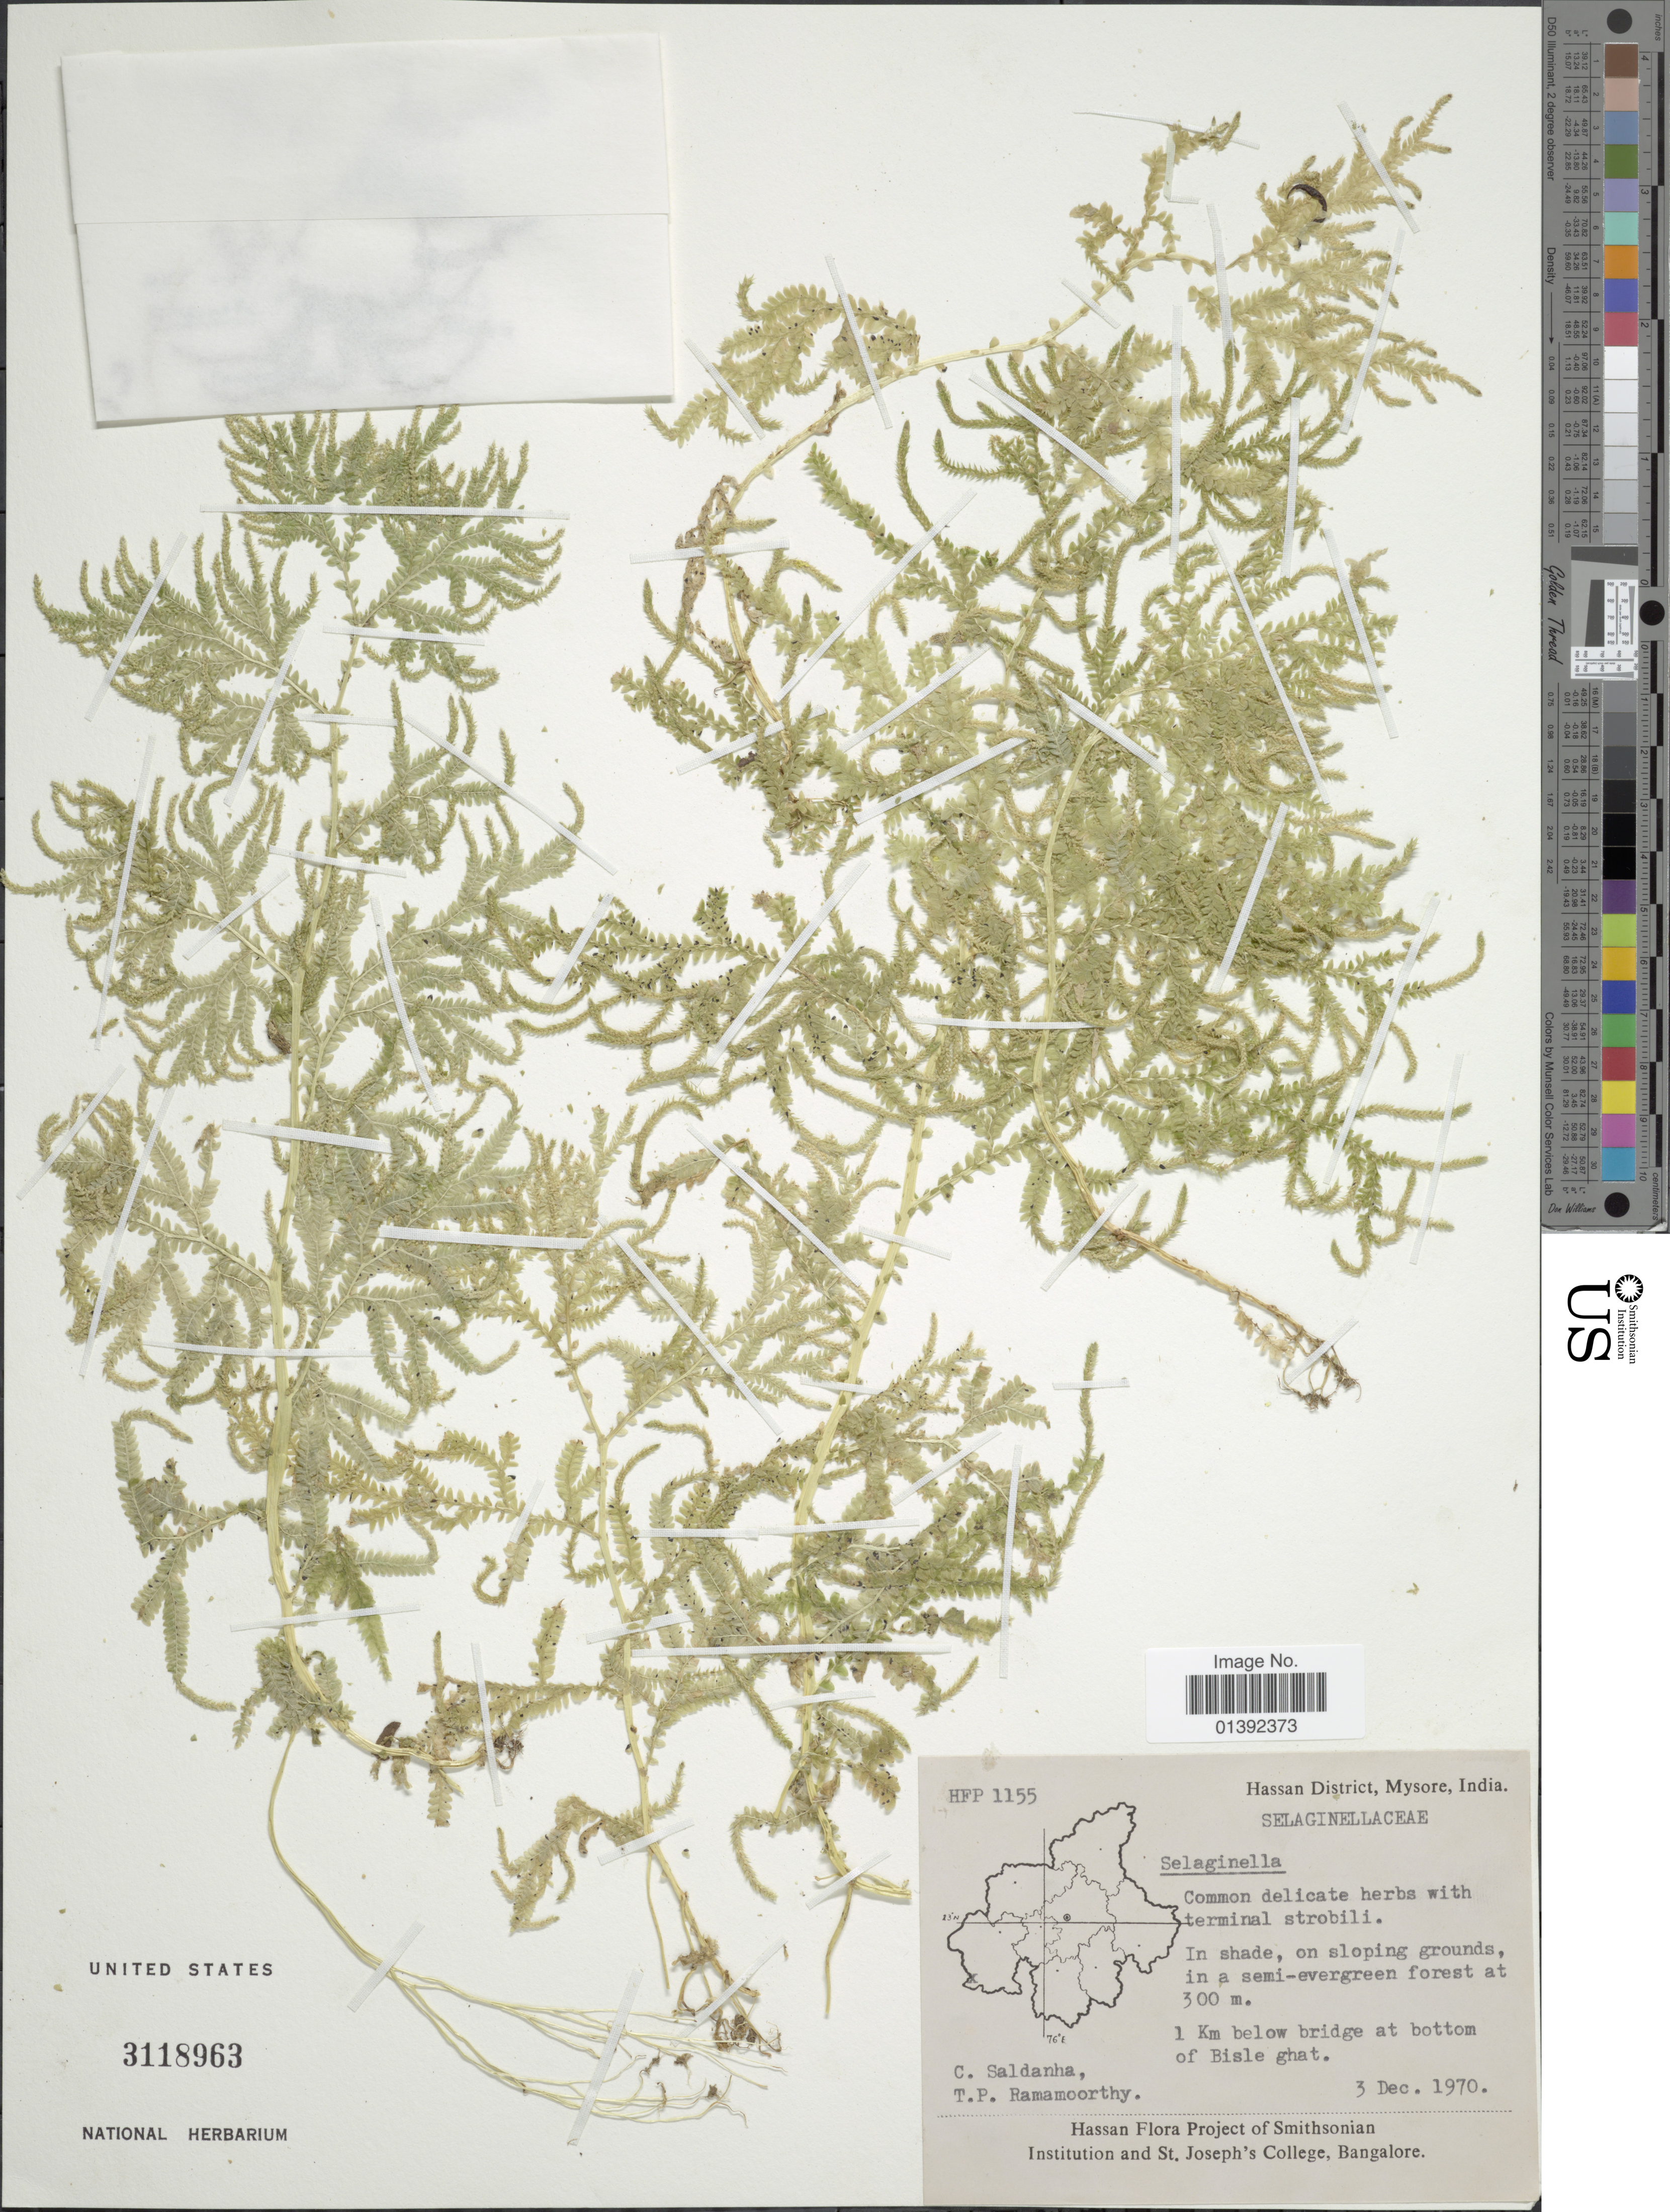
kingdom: Plantae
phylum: Tracheophyta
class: Lycopodiopsida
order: Selaginellales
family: Selaginellaceae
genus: Selaginella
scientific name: Selaginella sp.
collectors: C. Saldanha & T. P. Ramamoorthy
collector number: HFP 1155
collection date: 1970-12-03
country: India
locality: Hassan District, Mysore, 1 km below bridge at bottom of Bisle ghat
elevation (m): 300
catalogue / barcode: US 3118963